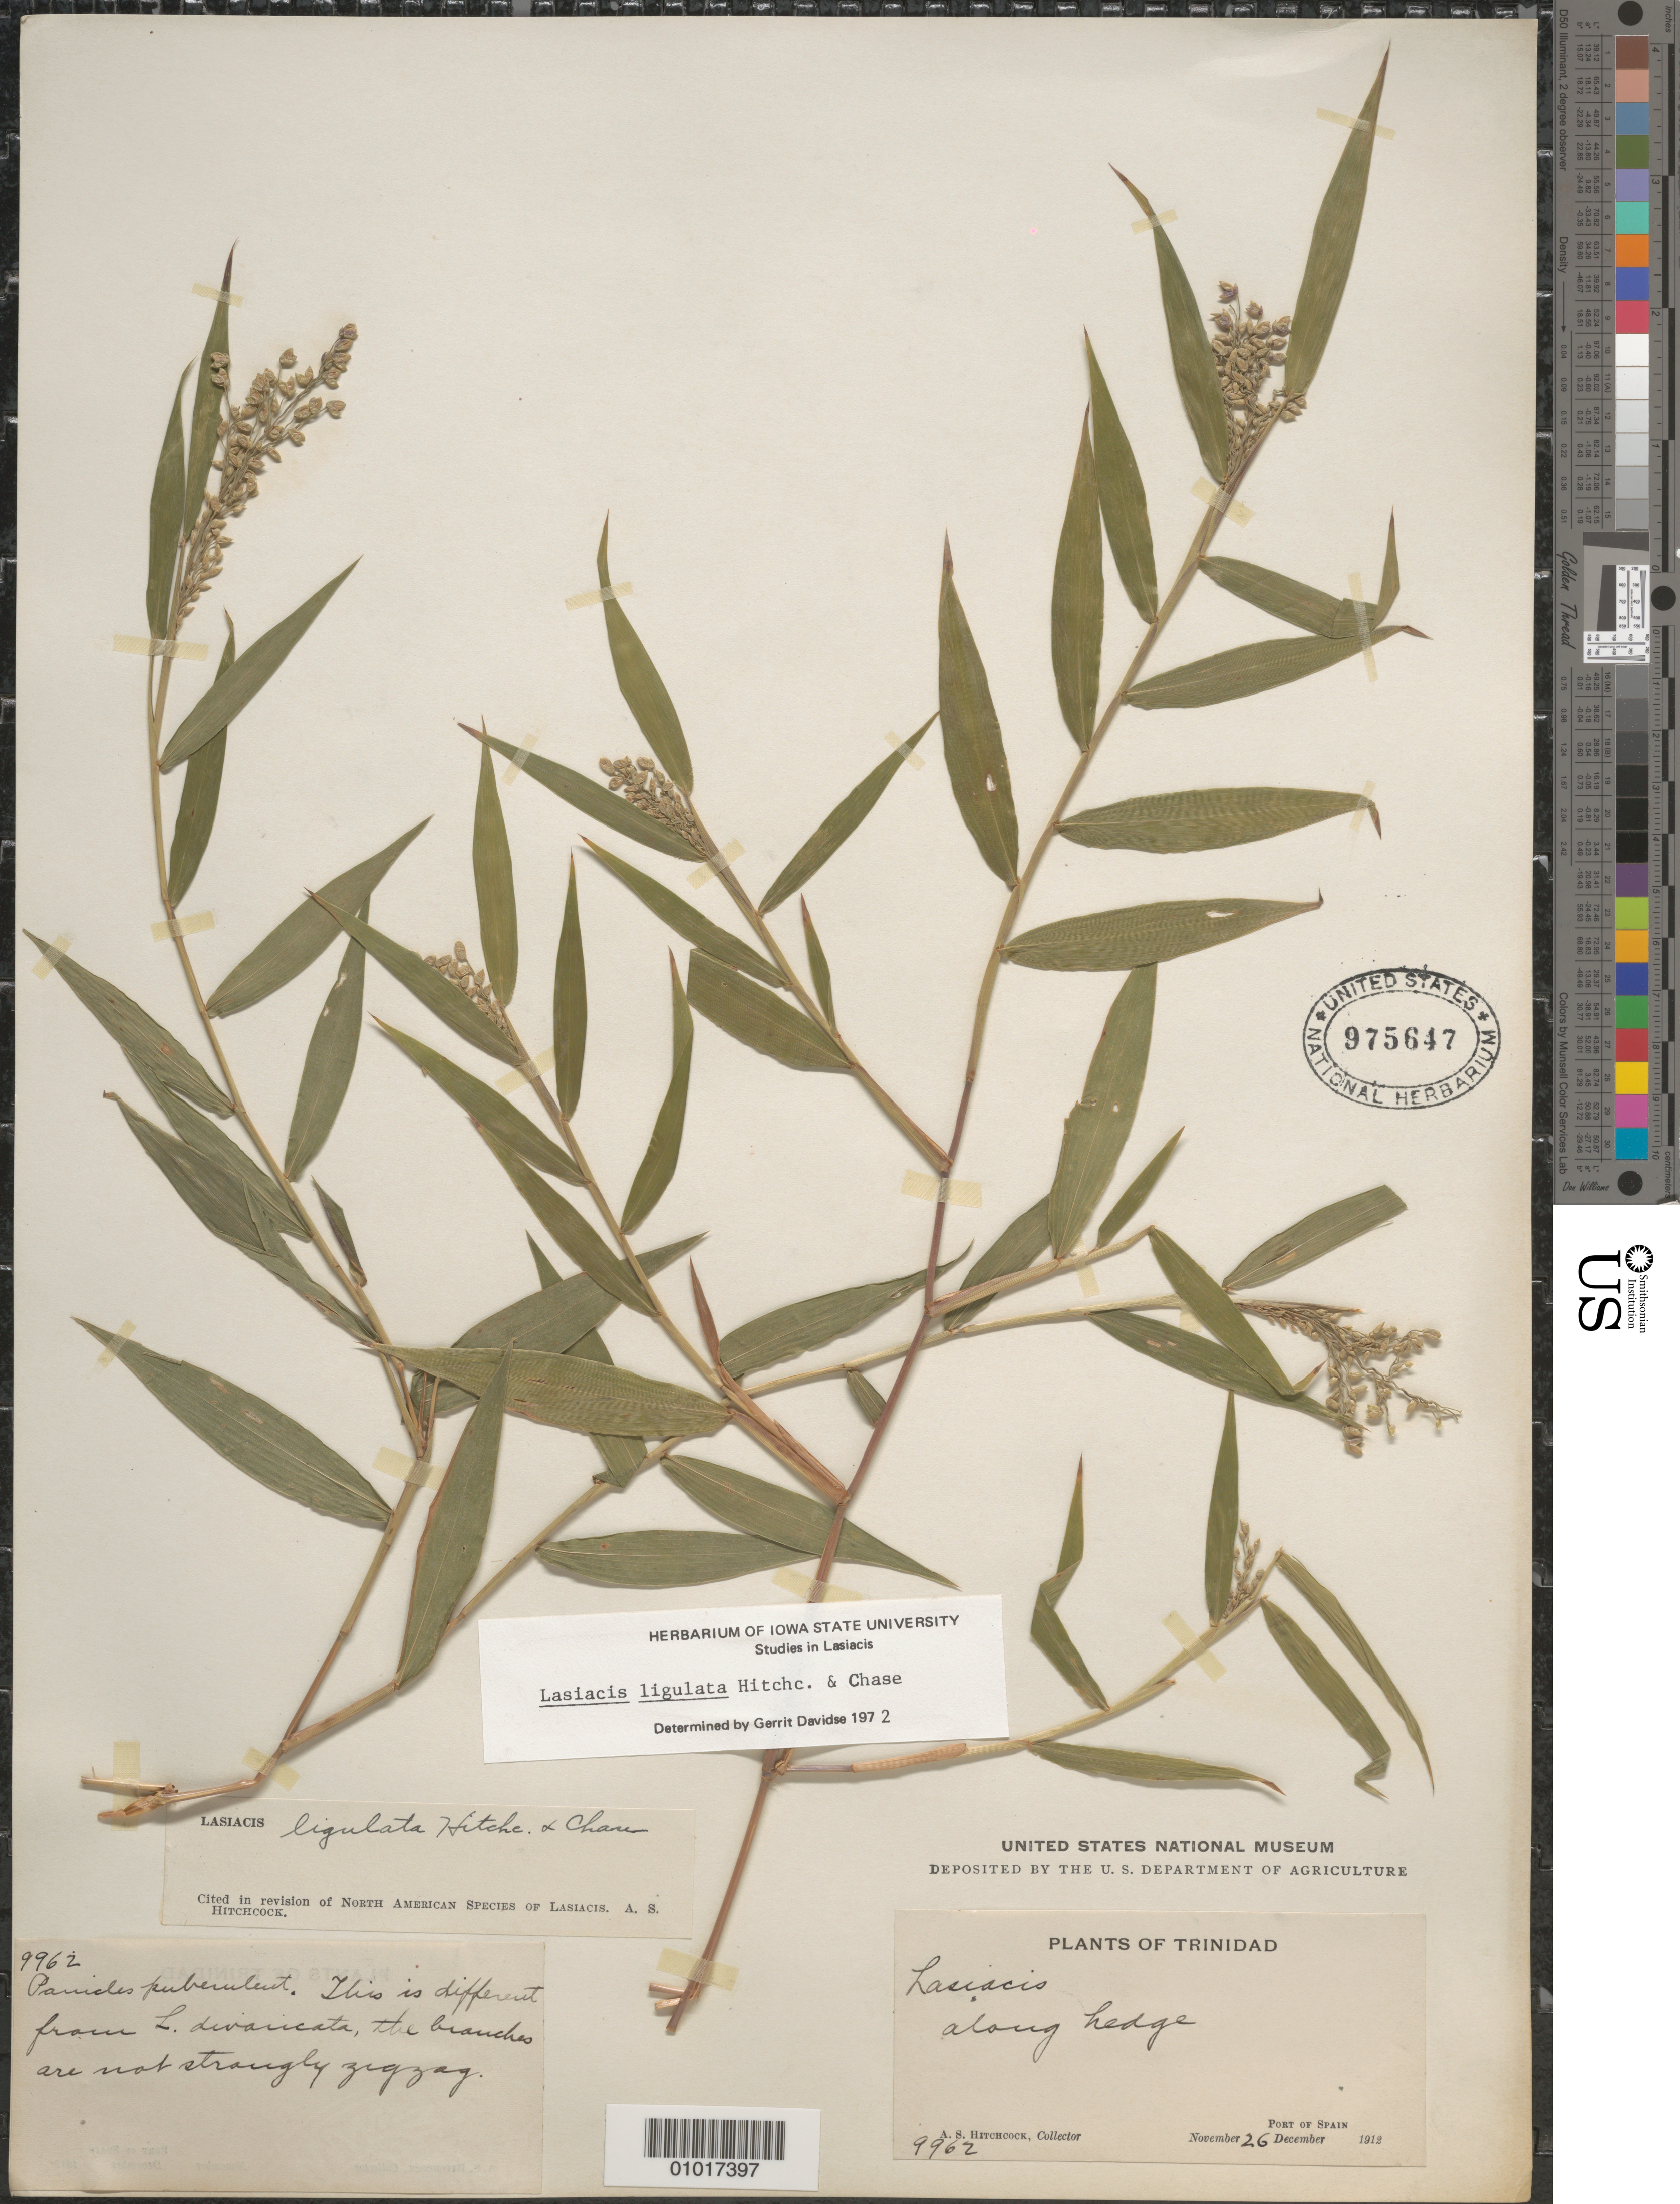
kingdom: Plantae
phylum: Tracheophyta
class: Liliopsida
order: Poales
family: Poaceae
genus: Lasiacis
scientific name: Lasiacis ligulata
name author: Hitchc. & Chase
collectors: A. S. Hitchcock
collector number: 9962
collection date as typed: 26 Nov 1912 or 26 Dec 1912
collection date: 1912-11-26 or 1912-12-26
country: Trinidad and Tobago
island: Trinidad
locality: Port of Spain, along hedge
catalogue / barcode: US 975647